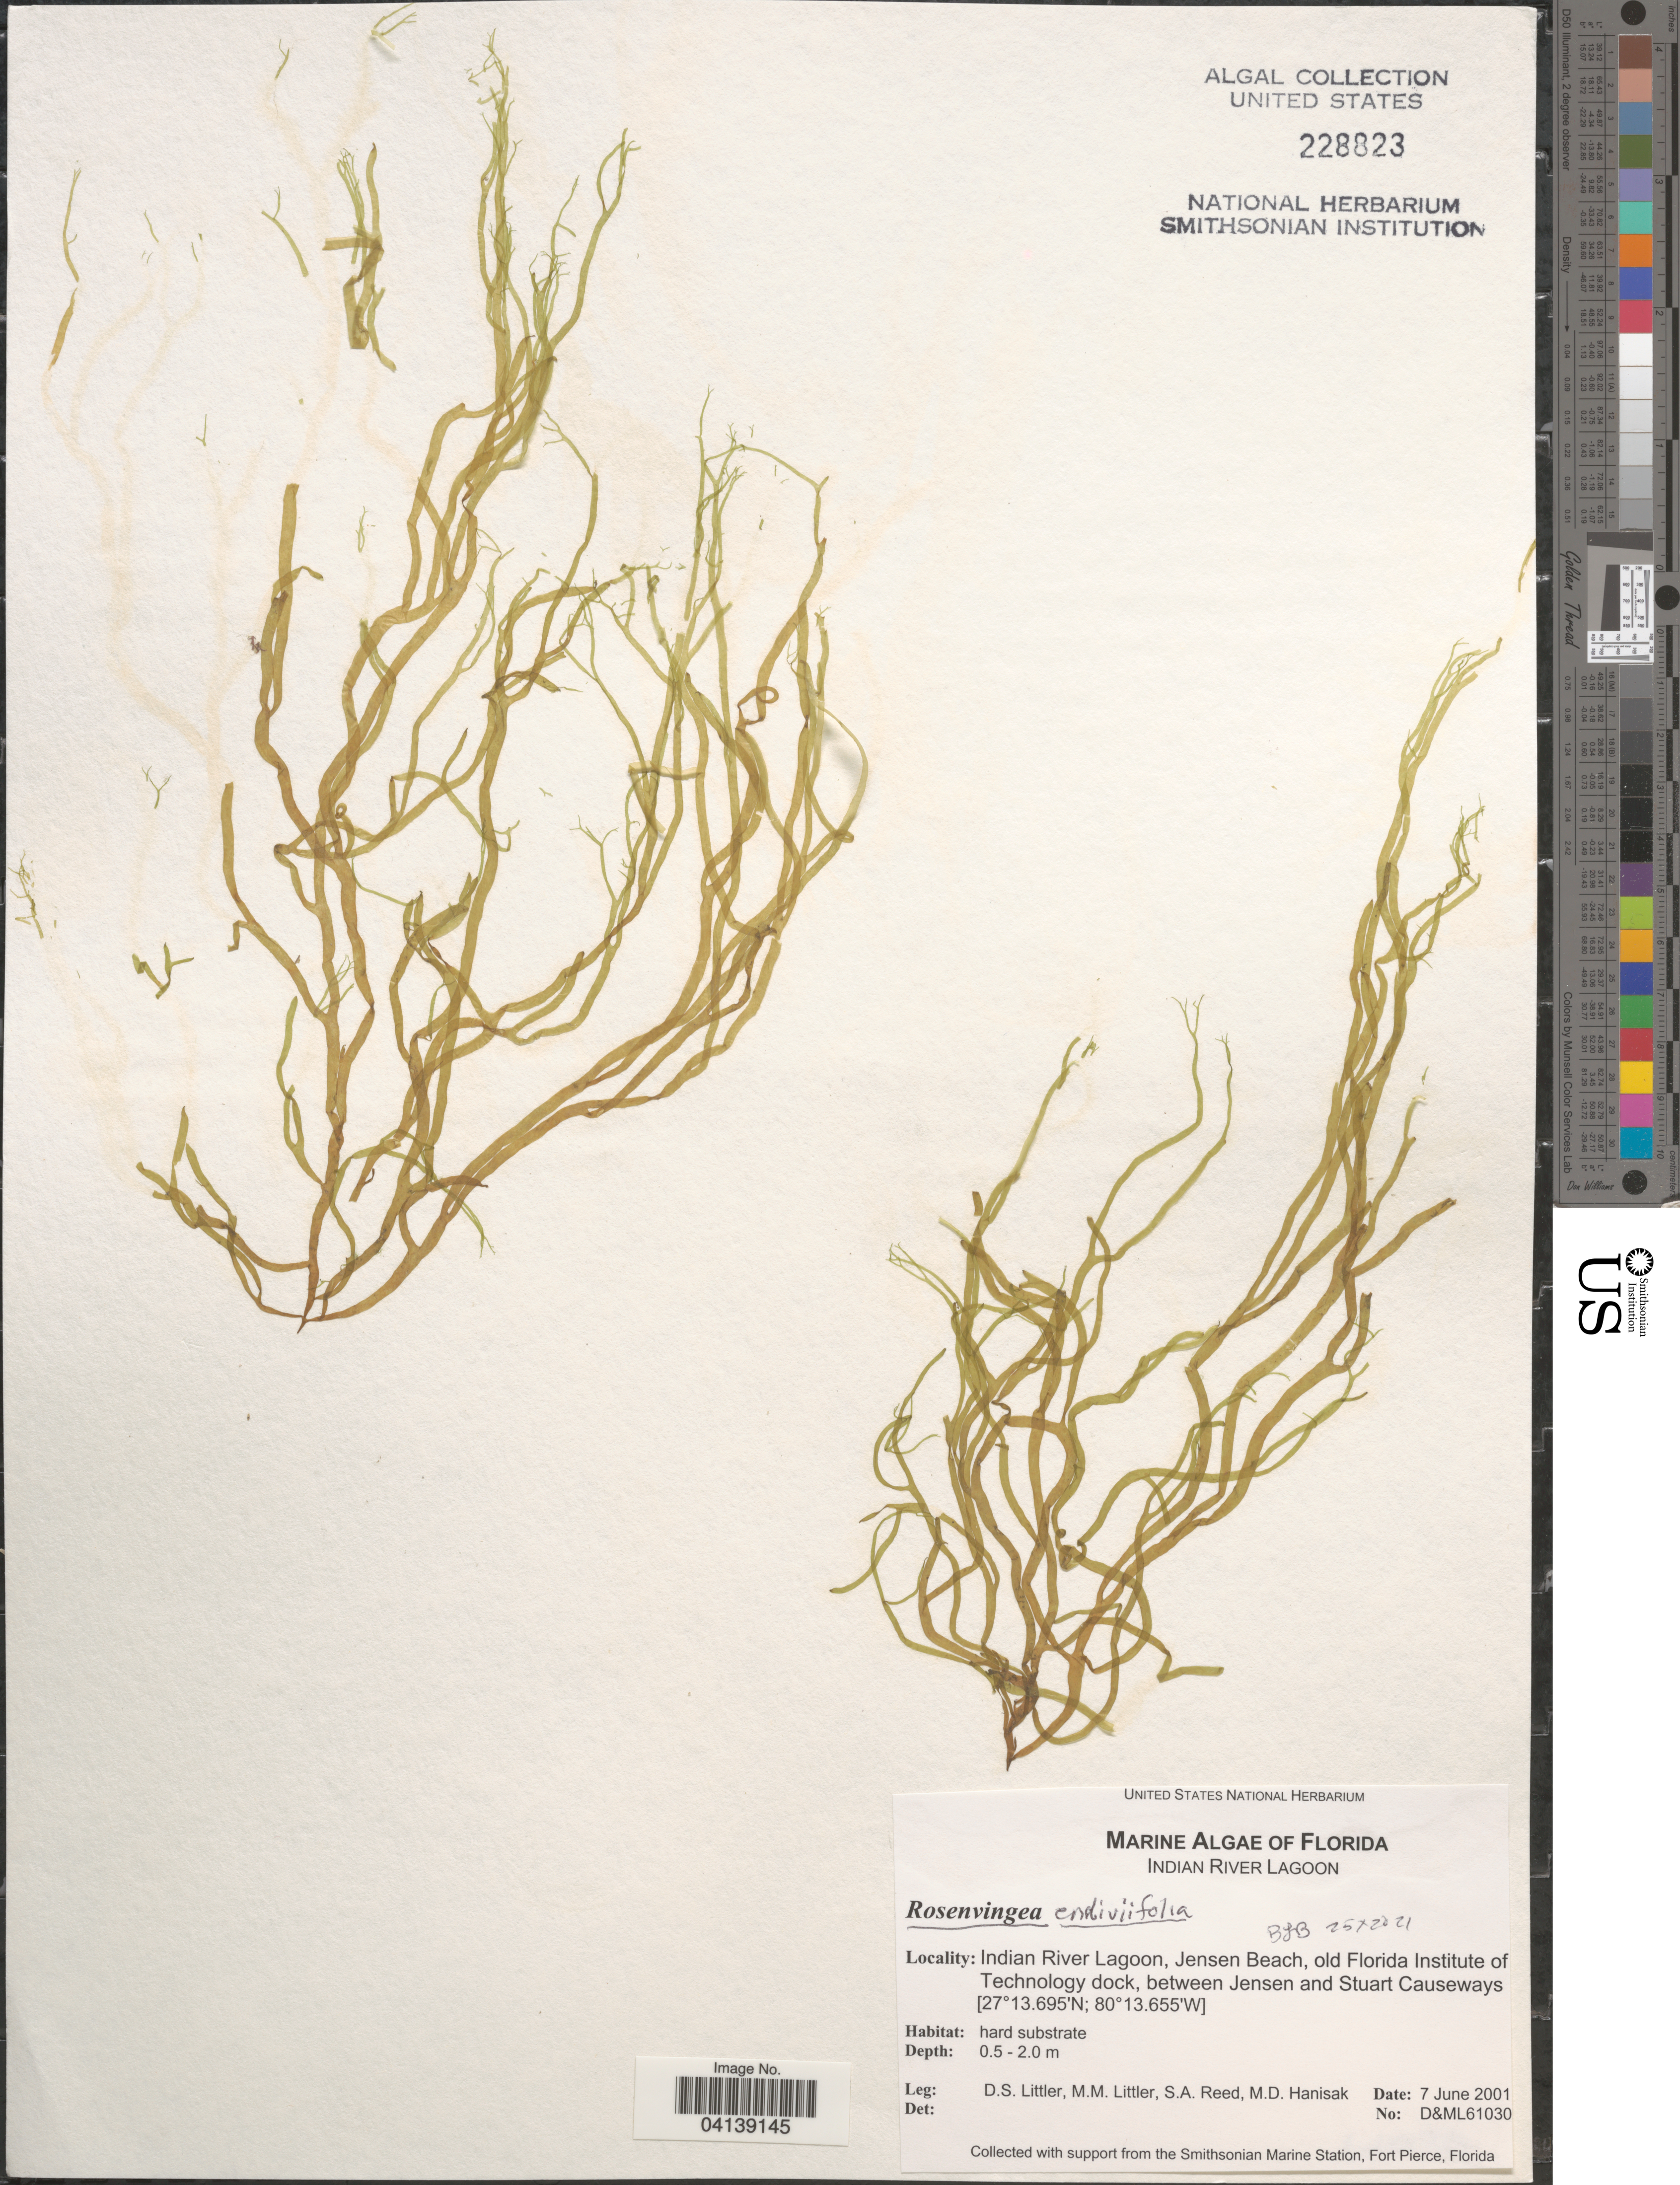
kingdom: Chromista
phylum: Ochrophyta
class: Phaeophyceae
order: Scytosiphonales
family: Scytosiphonaceae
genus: Rosenvingea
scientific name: Rosenvingea endiviifolia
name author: (Martius) M.J. Wynne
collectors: D. S. Littler, S. Reed & M. Hanisak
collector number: D&ML61030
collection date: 2001-06-07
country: United States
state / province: Florida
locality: Indian River Lagoon, Jensen Beach, old Florida Institute of Technology dock, between Jensen and Stuart Causeways.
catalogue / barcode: US 228823